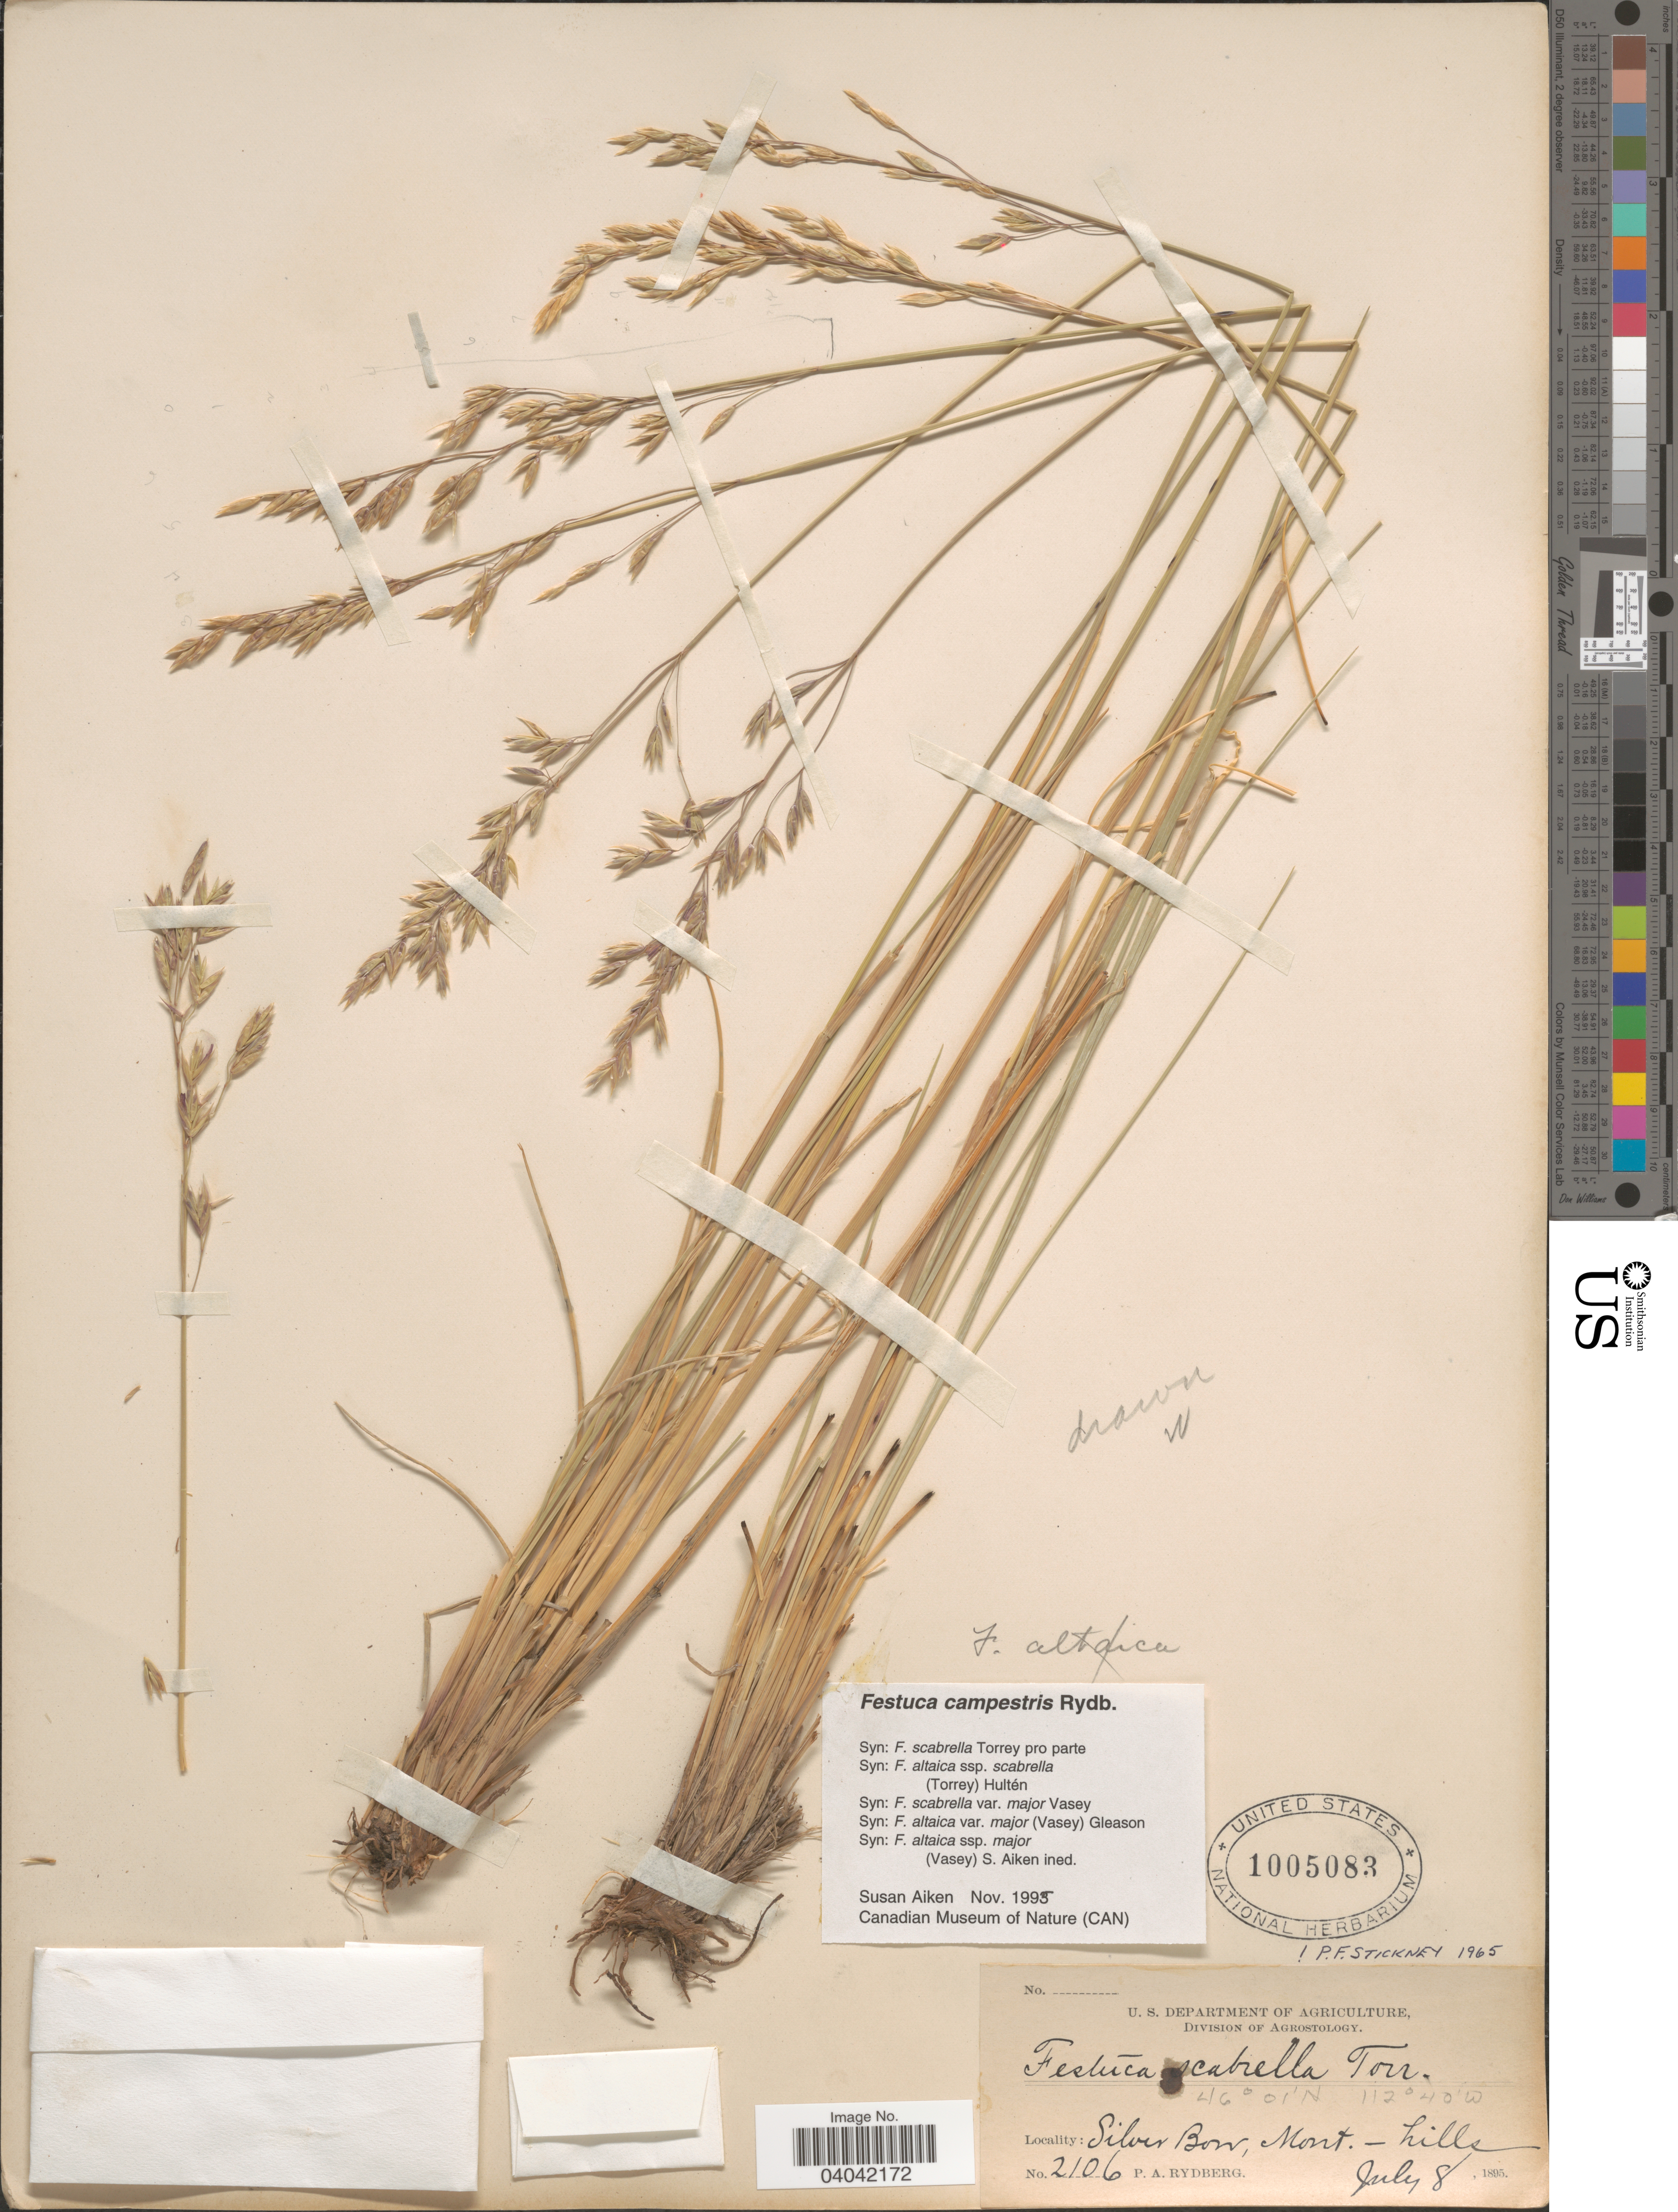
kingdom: Plantae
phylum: Tracheophyta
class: Liliopsida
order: Poales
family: Poaceae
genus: Festuca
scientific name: Festuca campestris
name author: Rydb.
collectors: P. A. Rydberg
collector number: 2106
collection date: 1895-07-08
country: United States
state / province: Montana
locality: Silver Bow, - hills.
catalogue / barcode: US 1005083